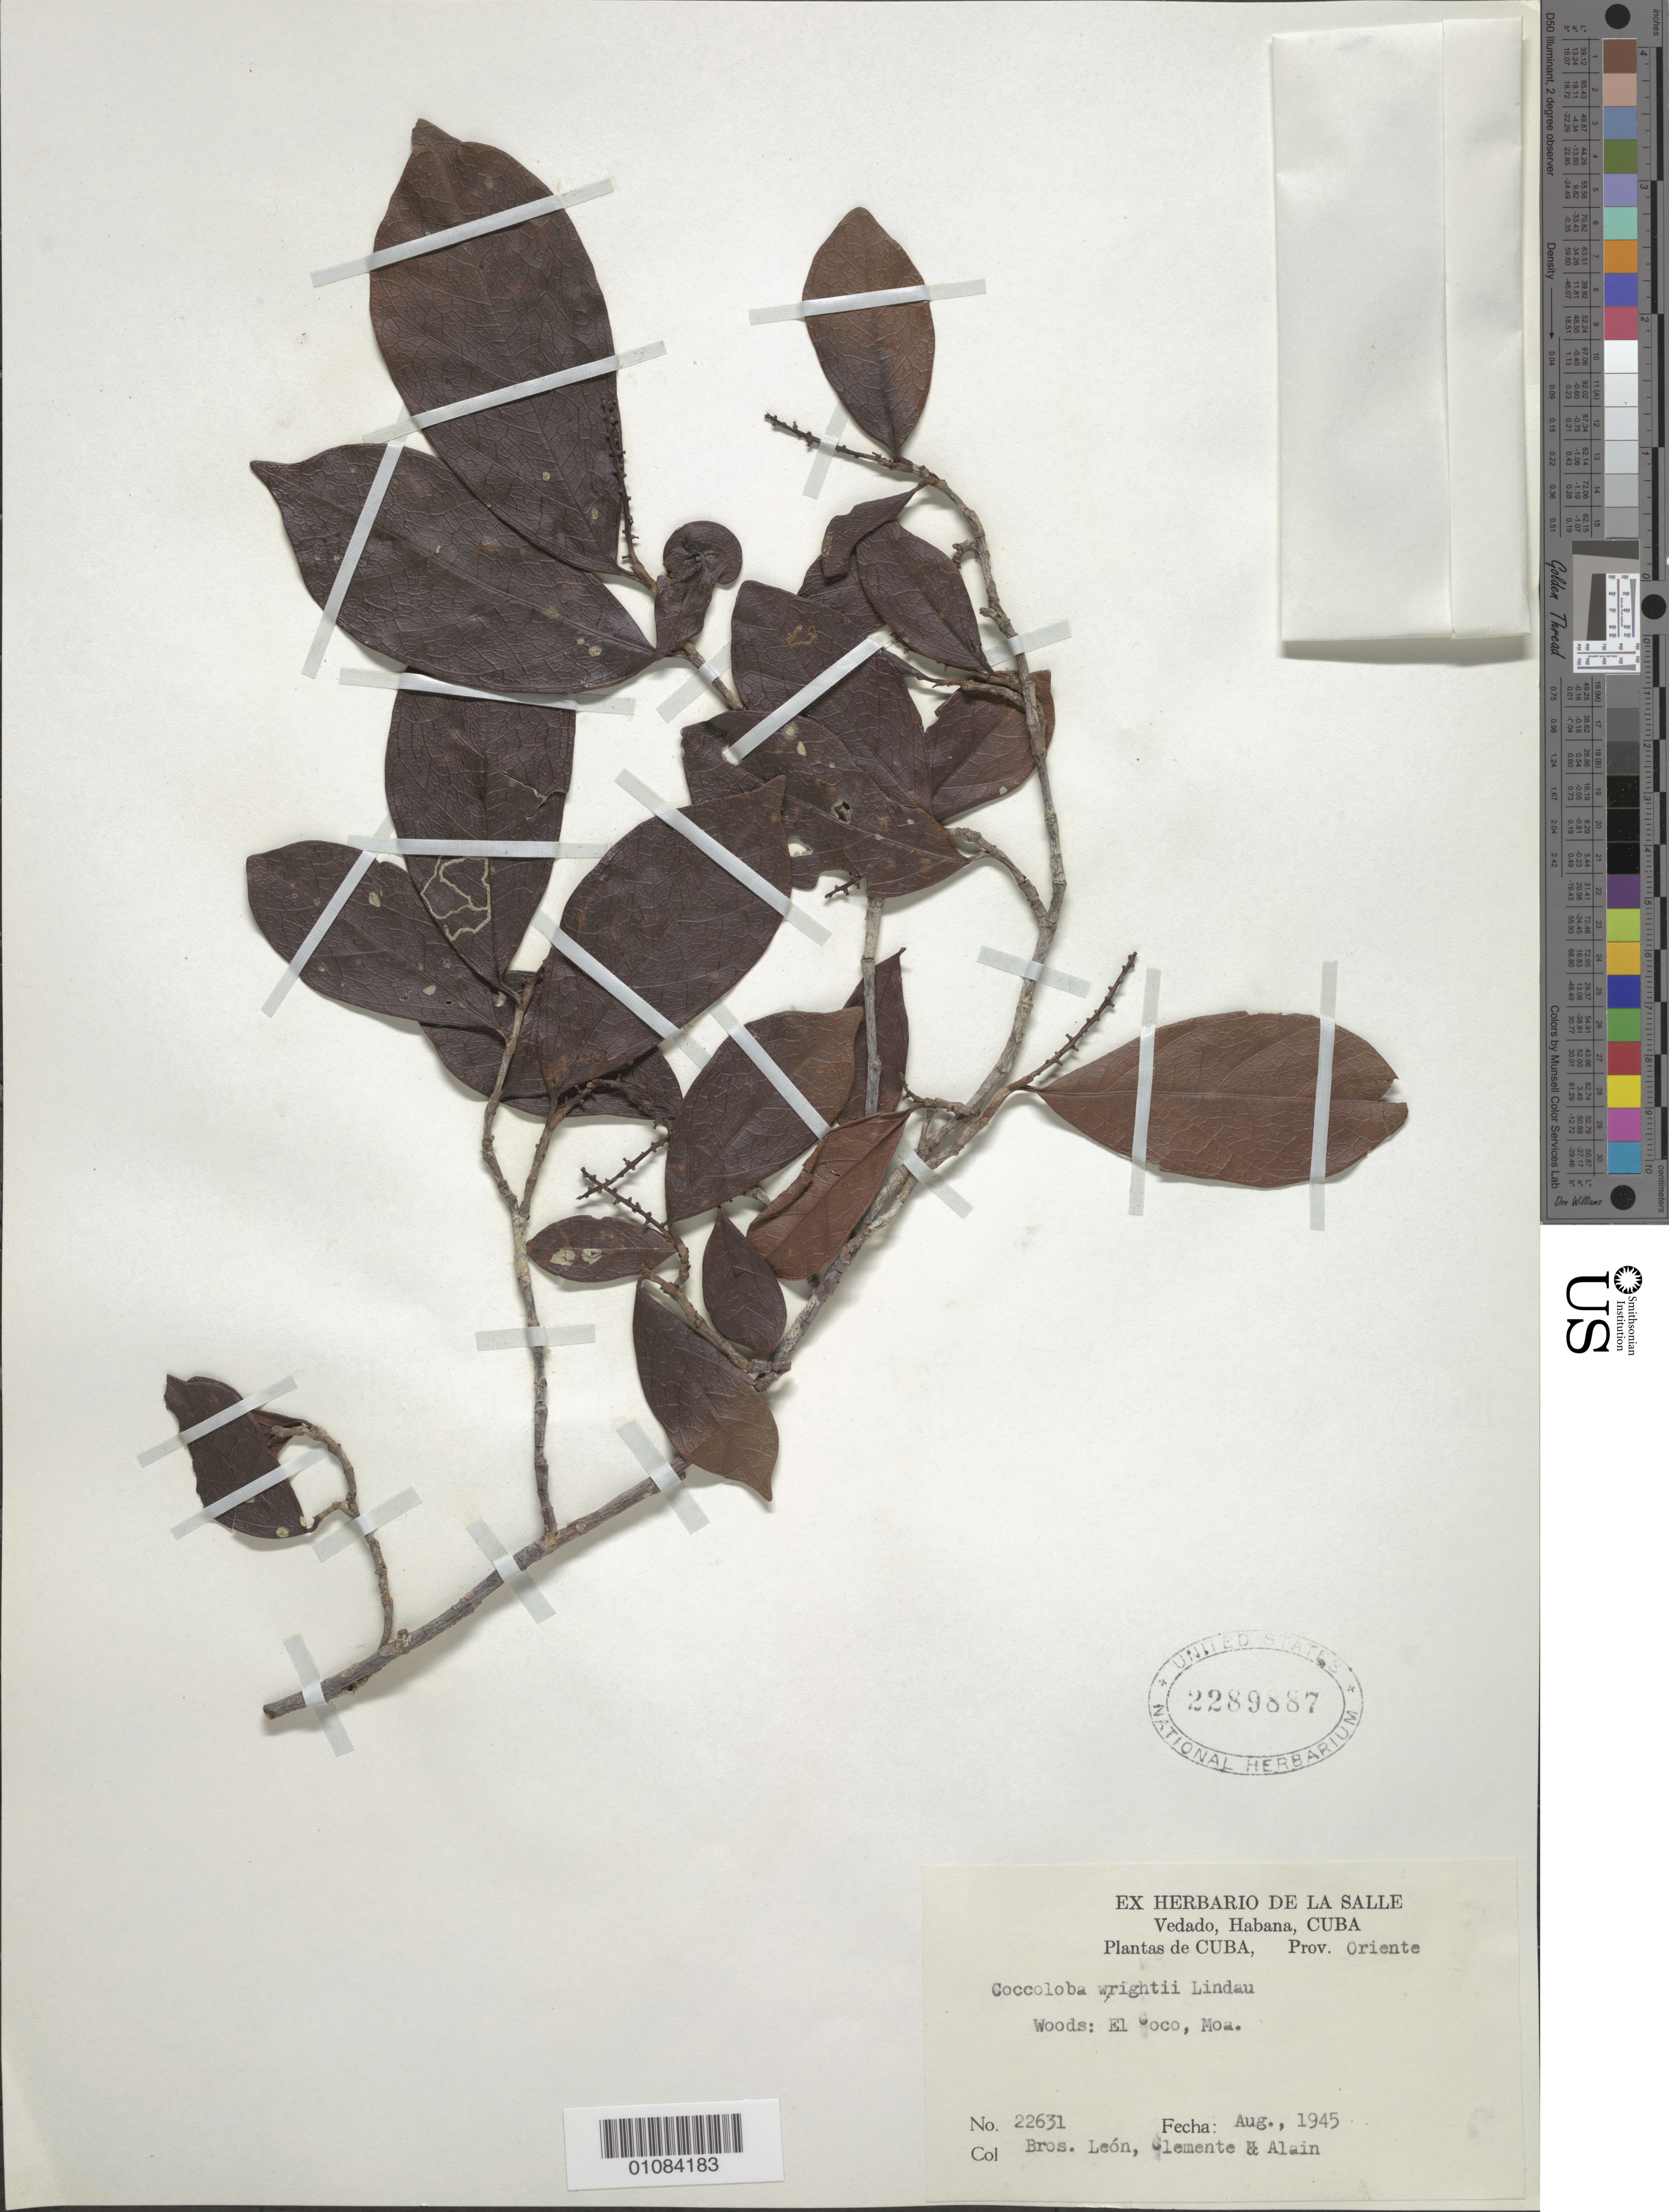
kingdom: Plantae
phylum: Tracheophyta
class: Magnoliopsida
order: Caryophyllales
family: Polygonaceae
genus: Coccoloba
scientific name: Coccoloba wrightii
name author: Lindau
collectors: Bro. León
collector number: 22631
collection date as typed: Aug 1945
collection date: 1945-08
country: Cuba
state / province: Holguín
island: Cuba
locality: Oriente, Moa, El Coco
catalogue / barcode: US 2289887